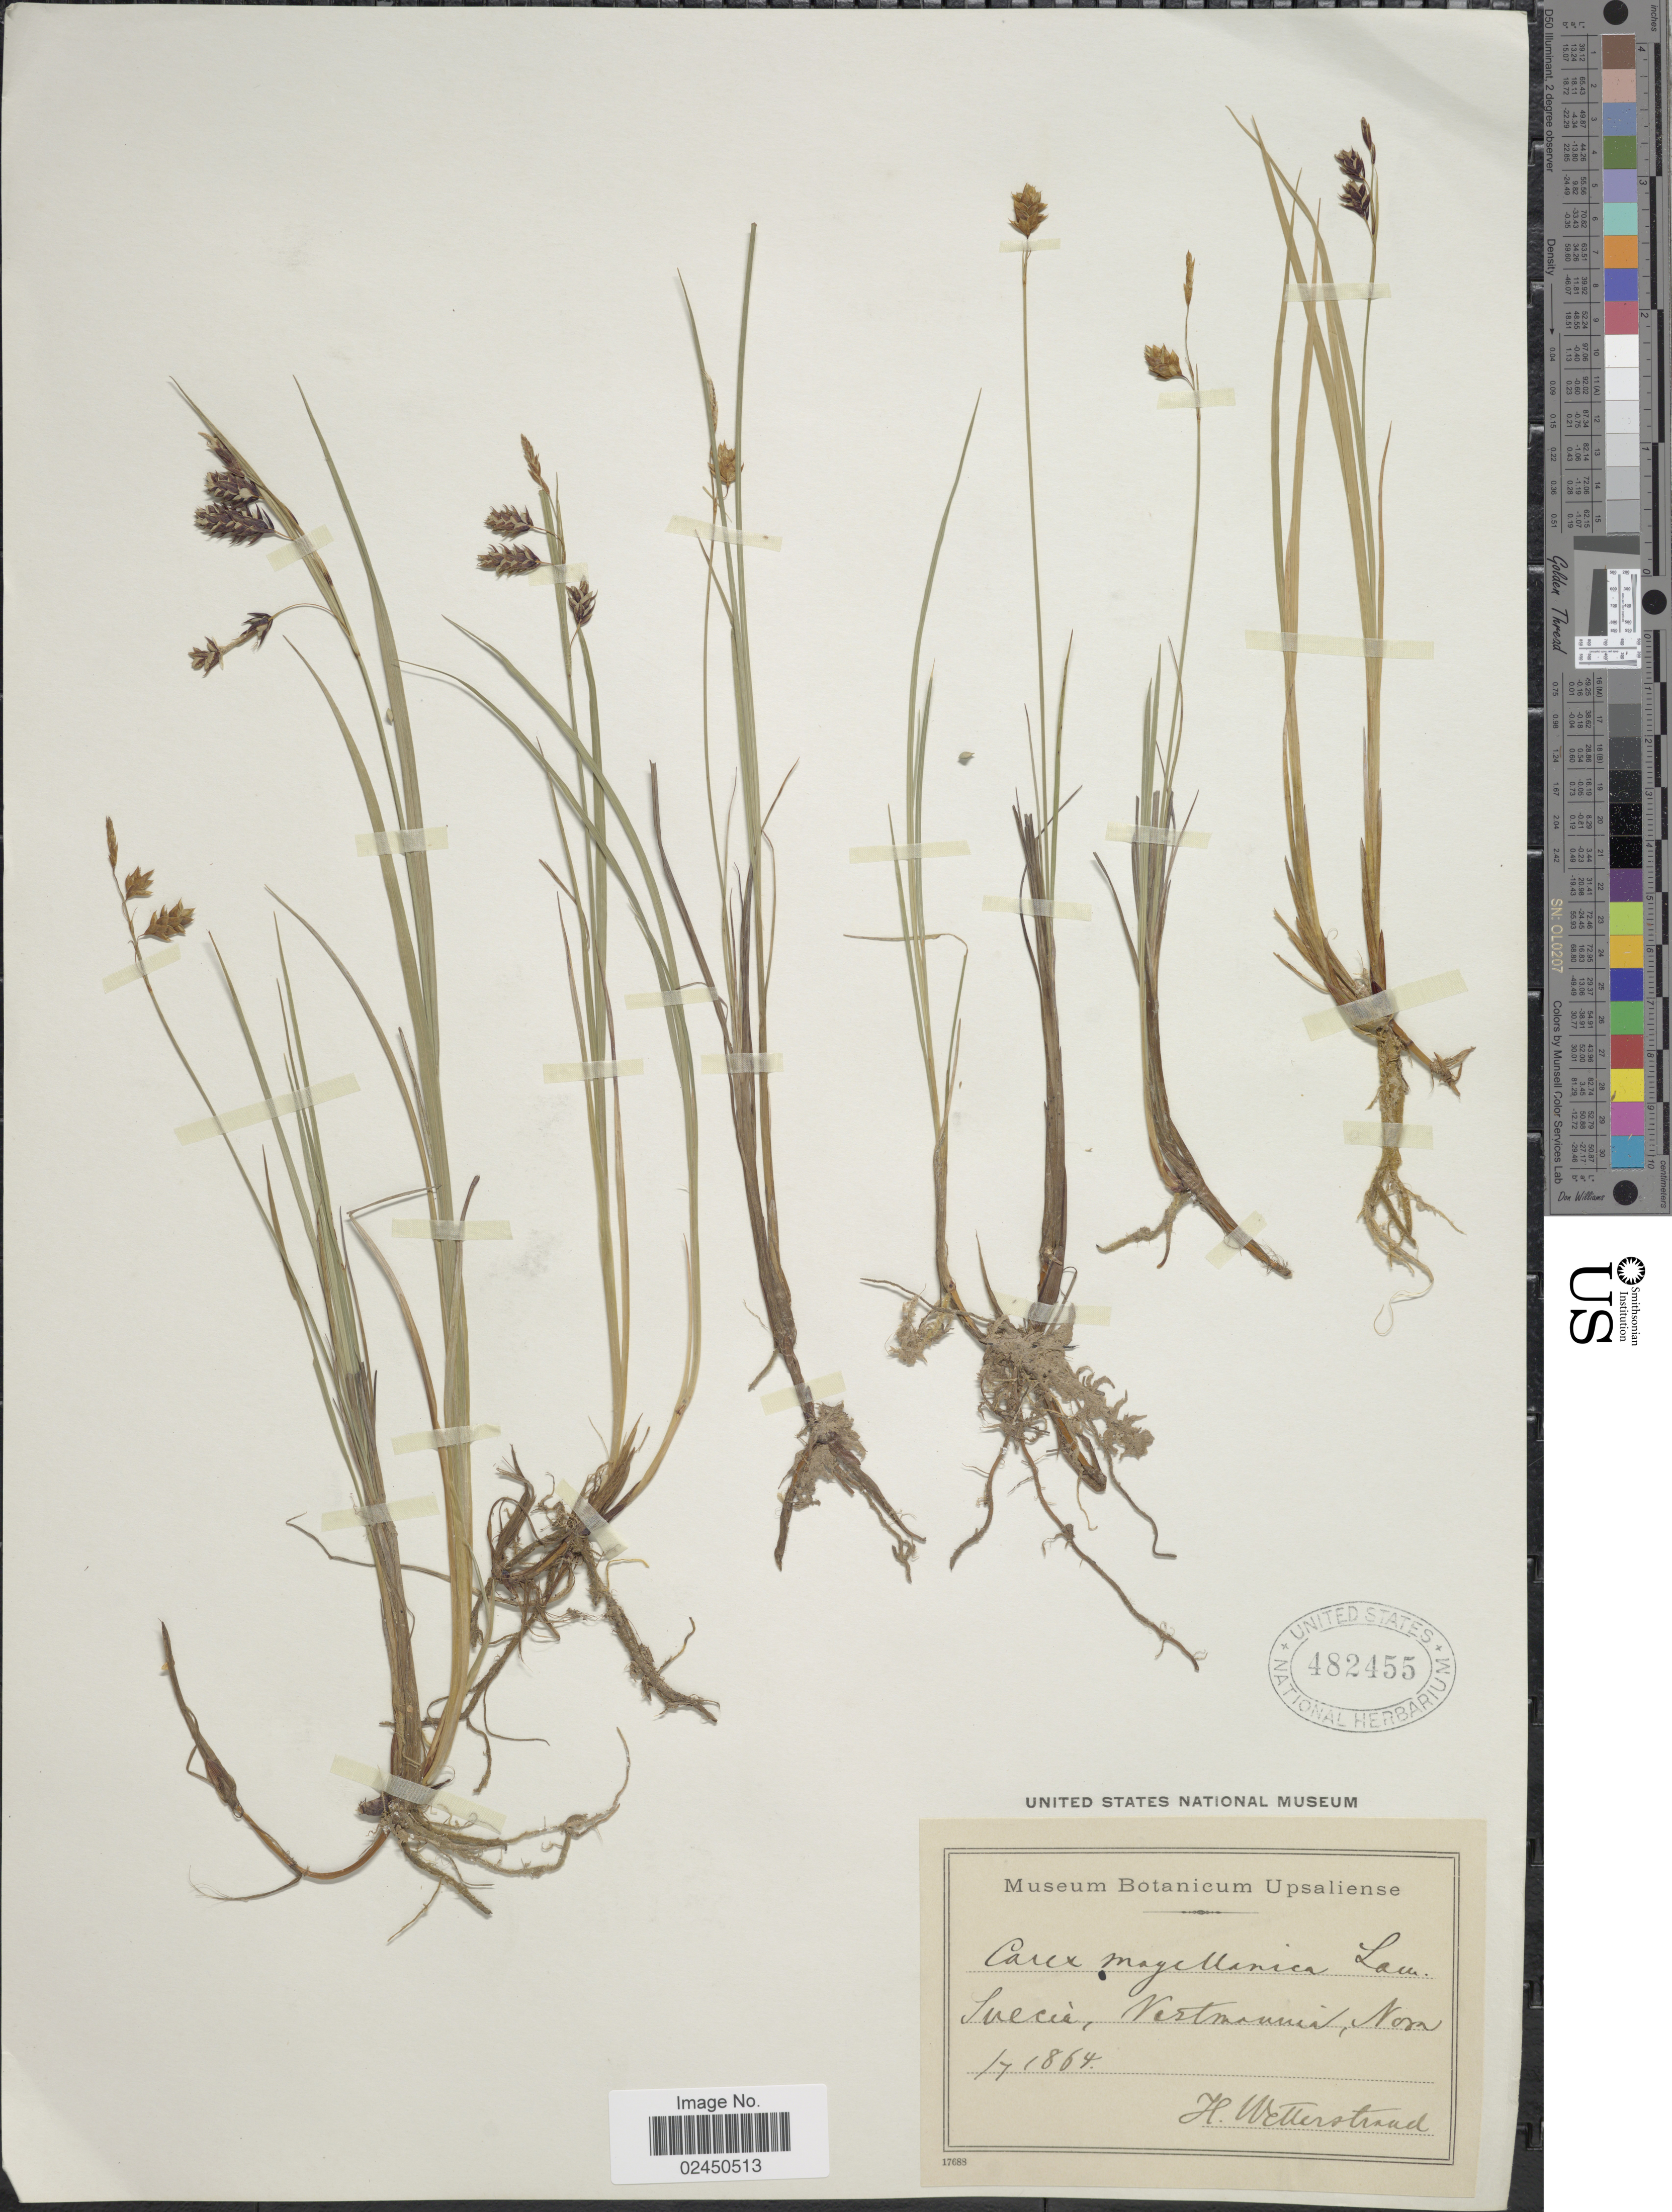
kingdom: Plantae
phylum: Tracheophyta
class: Liliopsida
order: Poales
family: Cyperaceae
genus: Carex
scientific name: Carex magellanica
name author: Lam.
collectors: H. Wetterstrand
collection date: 1864-07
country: Sweden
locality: Suecia, Vestmannia, Nora.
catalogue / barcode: US 482455